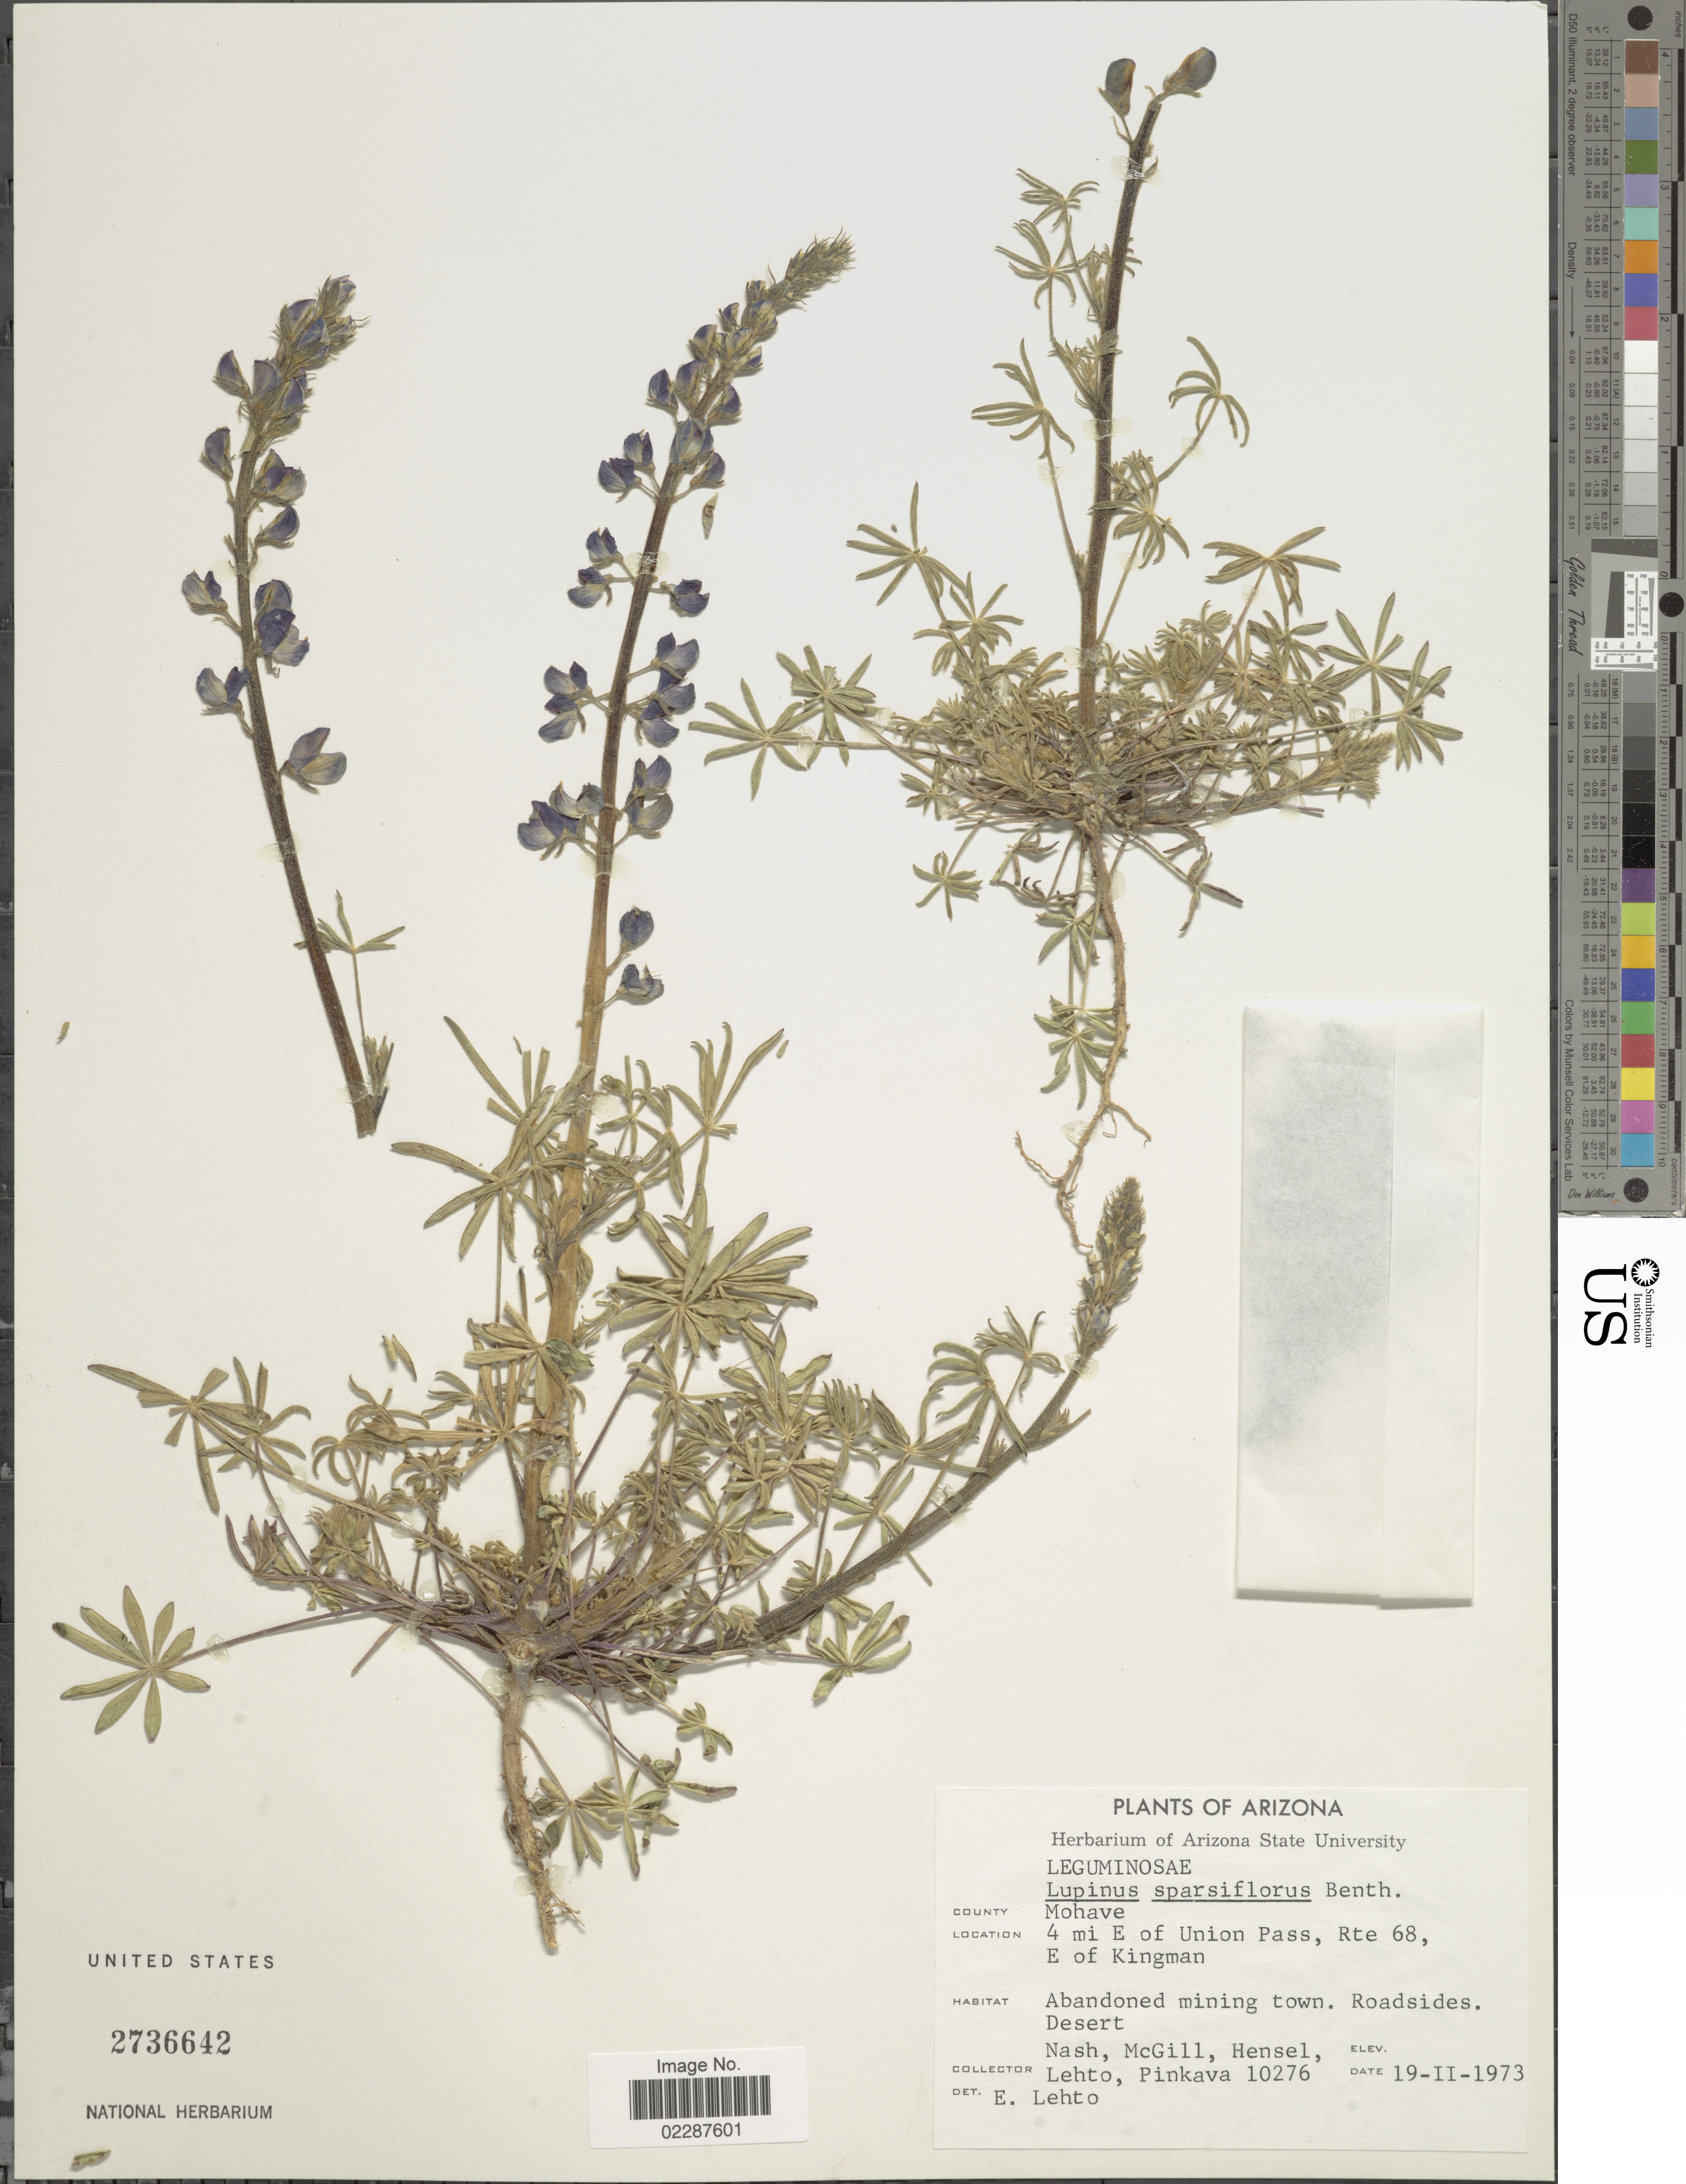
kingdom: Plantae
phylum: Tracheophyta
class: Magnoliopsida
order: Fabales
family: Fabaceae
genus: Lupinus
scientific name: Lupinus sparsiflorus subsp. sparsiflorus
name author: Benth.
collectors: -- Nash, -. McGill, -. Hensel, -. Lehto & -. Pinkava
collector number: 10276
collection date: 1973-02-19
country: United States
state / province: Arizona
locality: County Mohave, 4 mi E of Union Pass, Rte 68, E of Kingman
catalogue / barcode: US 2736642